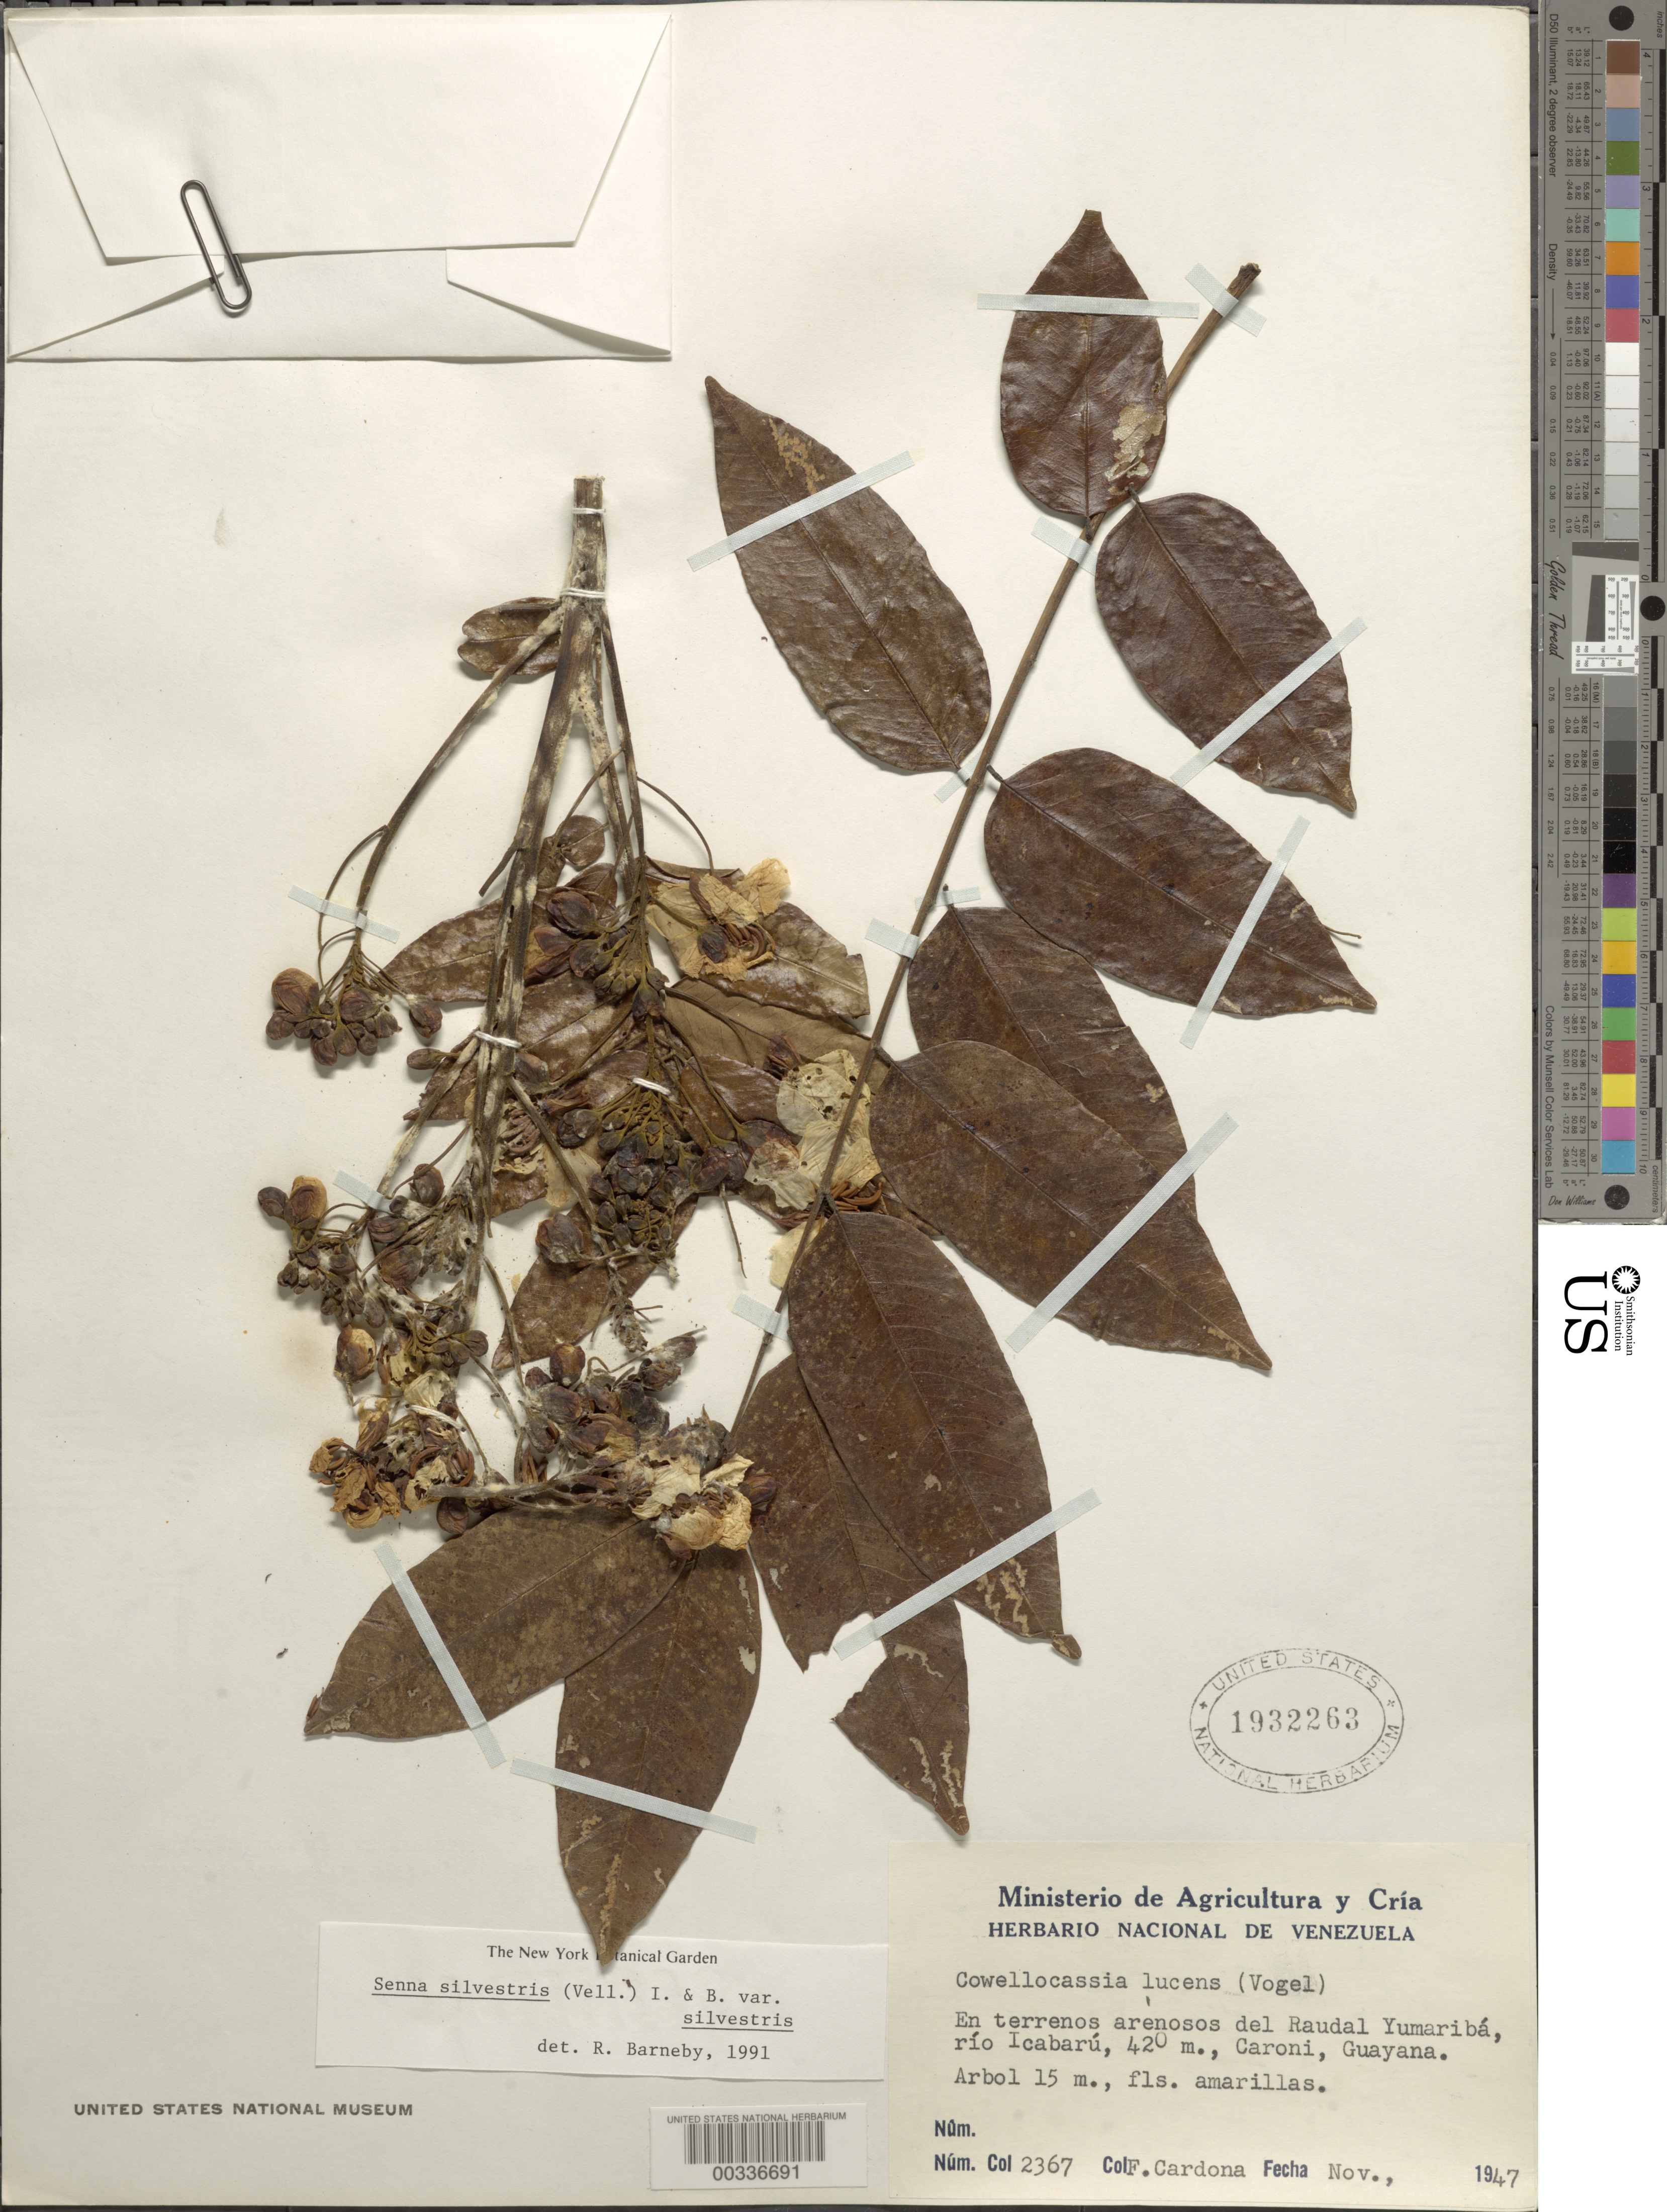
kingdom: Plantae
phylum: Tracheophyta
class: Magnoliopsida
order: Fabales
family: Fabaceae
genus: Senna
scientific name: Senna silvestris var. silvestris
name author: (Vell.) H.S. Irwin & Barneby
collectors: F. Cardona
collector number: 2367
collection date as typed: Nov 1947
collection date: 1947-11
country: Venezuela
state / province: Bolívar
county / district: Caroni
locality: Raudal yumariba, rio icabaru, caroni, guayana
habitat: Sandy ground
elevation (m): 420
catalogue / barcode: US 1932263